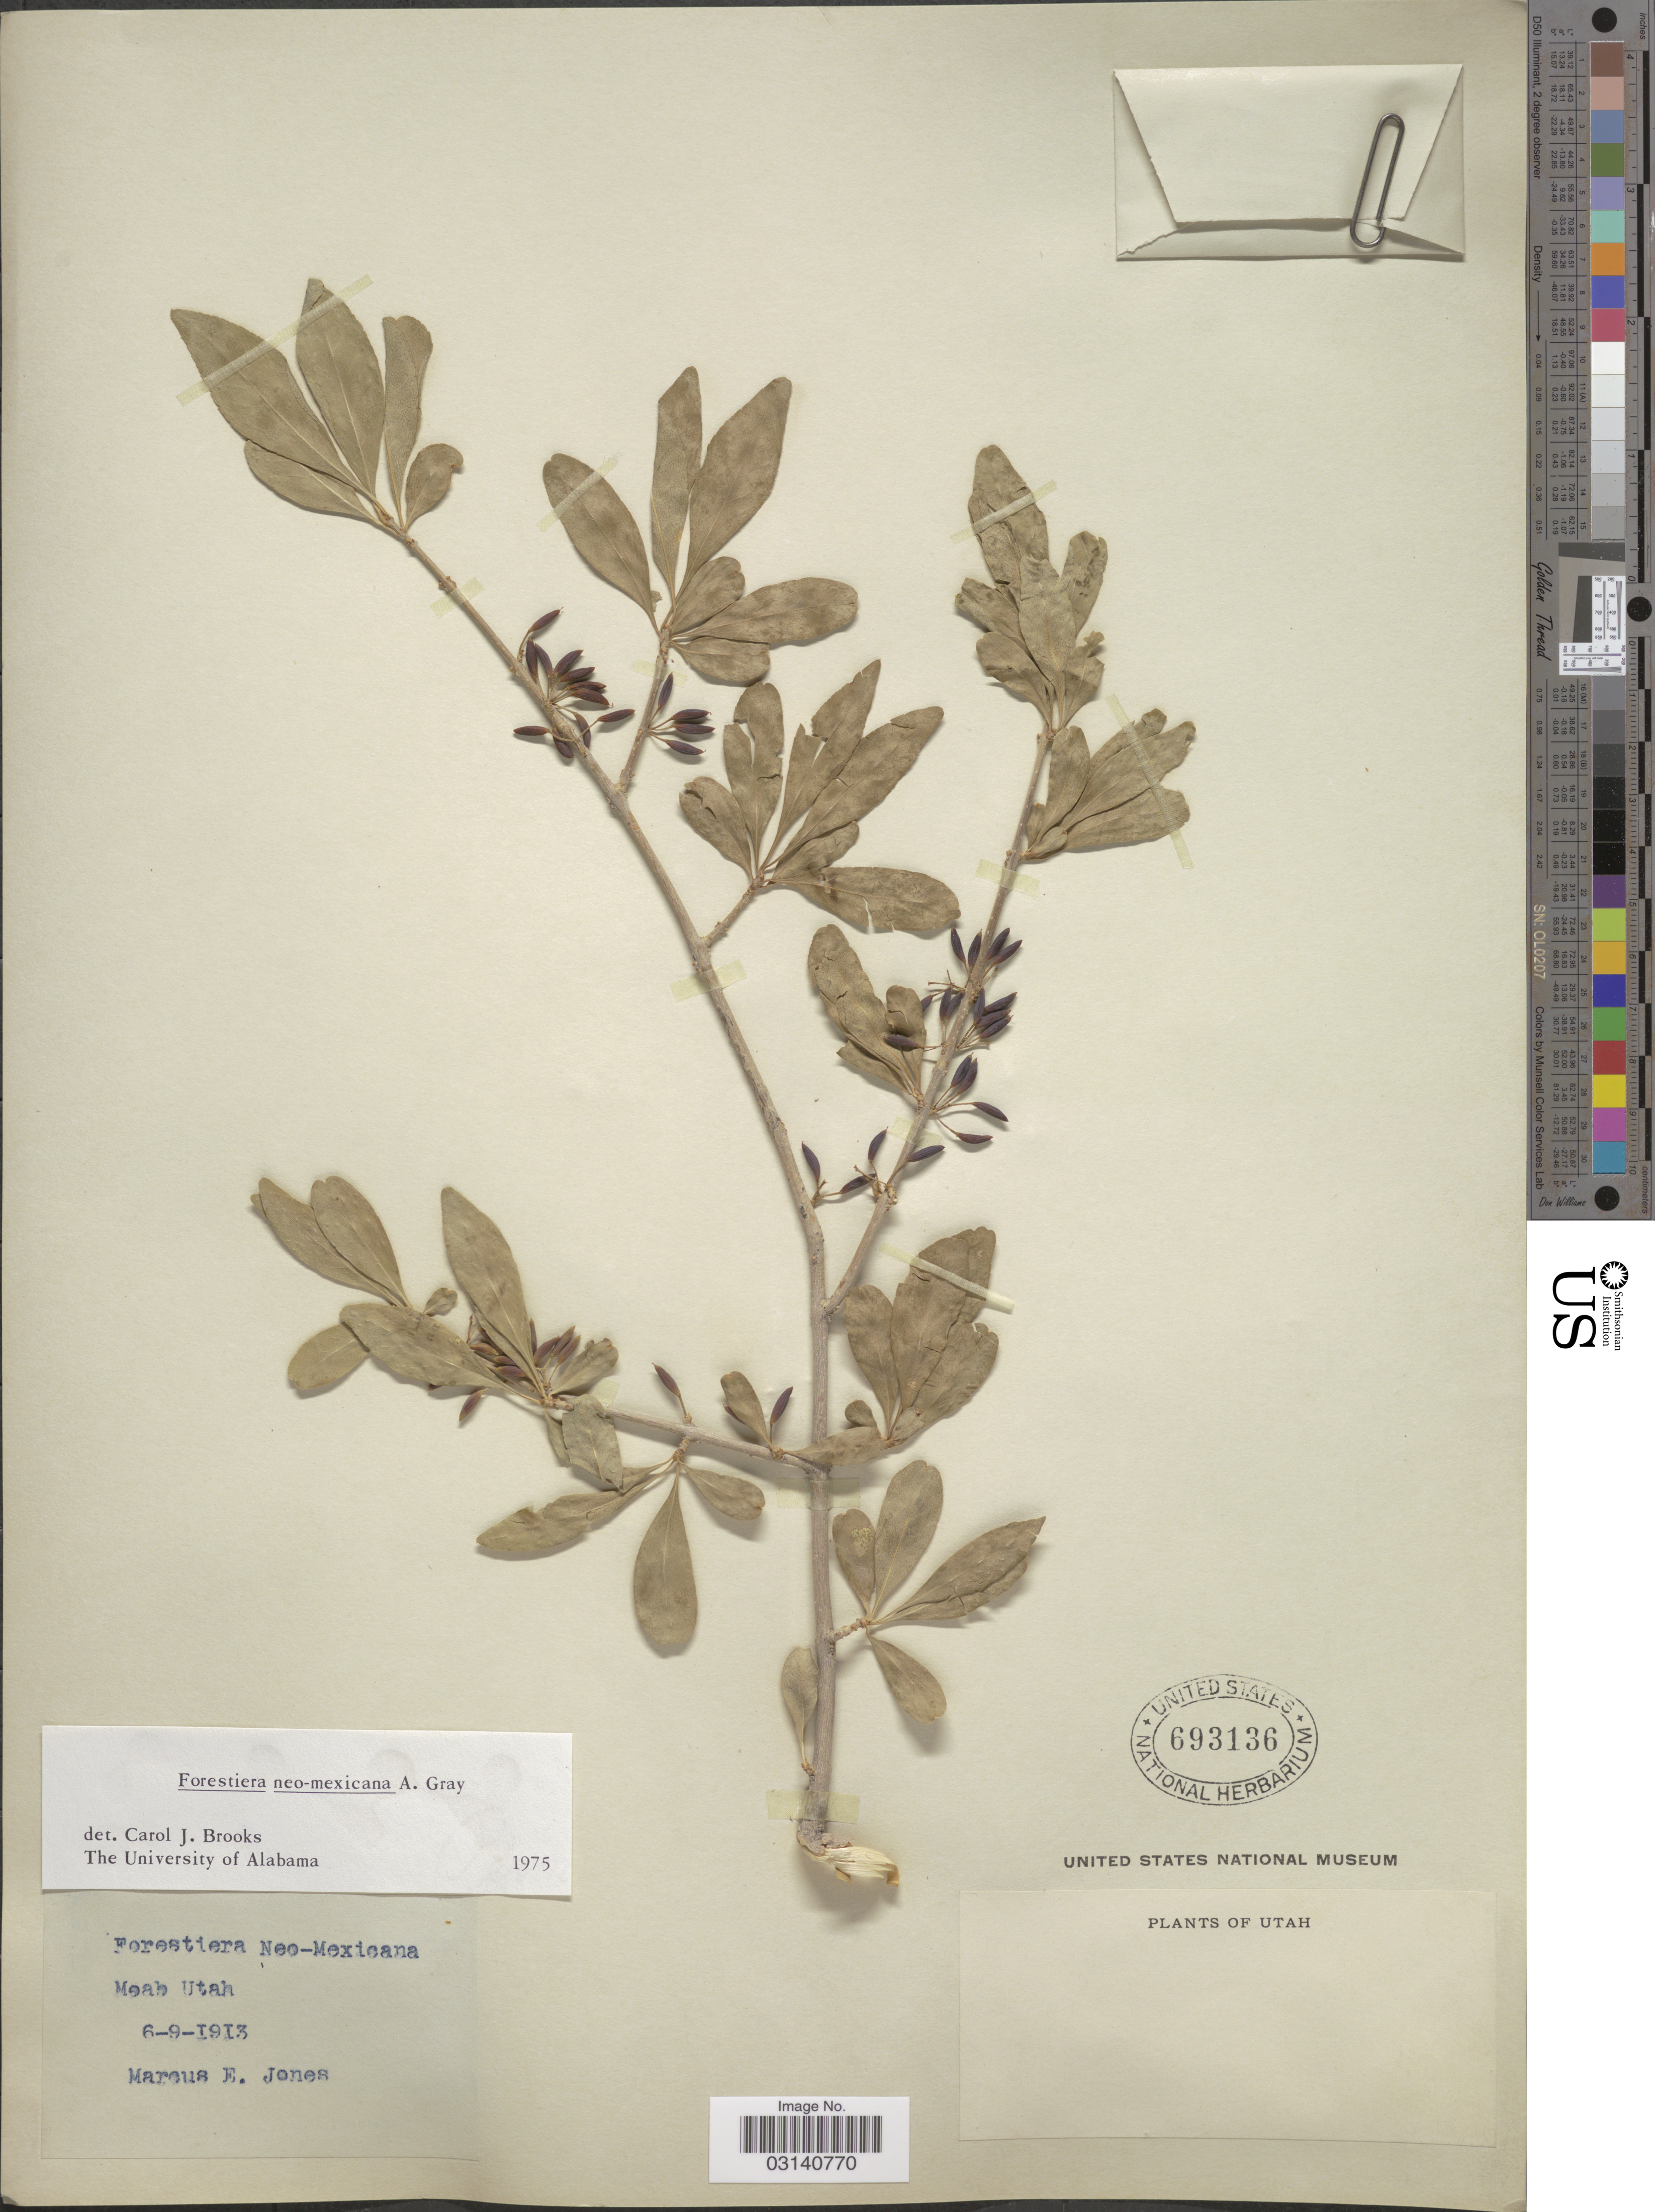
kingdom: Plantae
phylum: Tracheophyta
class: Magnoliopsida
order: Lamiales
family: Oleaceae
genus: Forestiera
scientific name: Forestiera neomexicana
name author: A. Gray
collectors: M. E. Jones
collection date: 1913-06-09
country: United States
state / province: Utah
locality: Meab Utah.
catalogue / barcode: US 693136